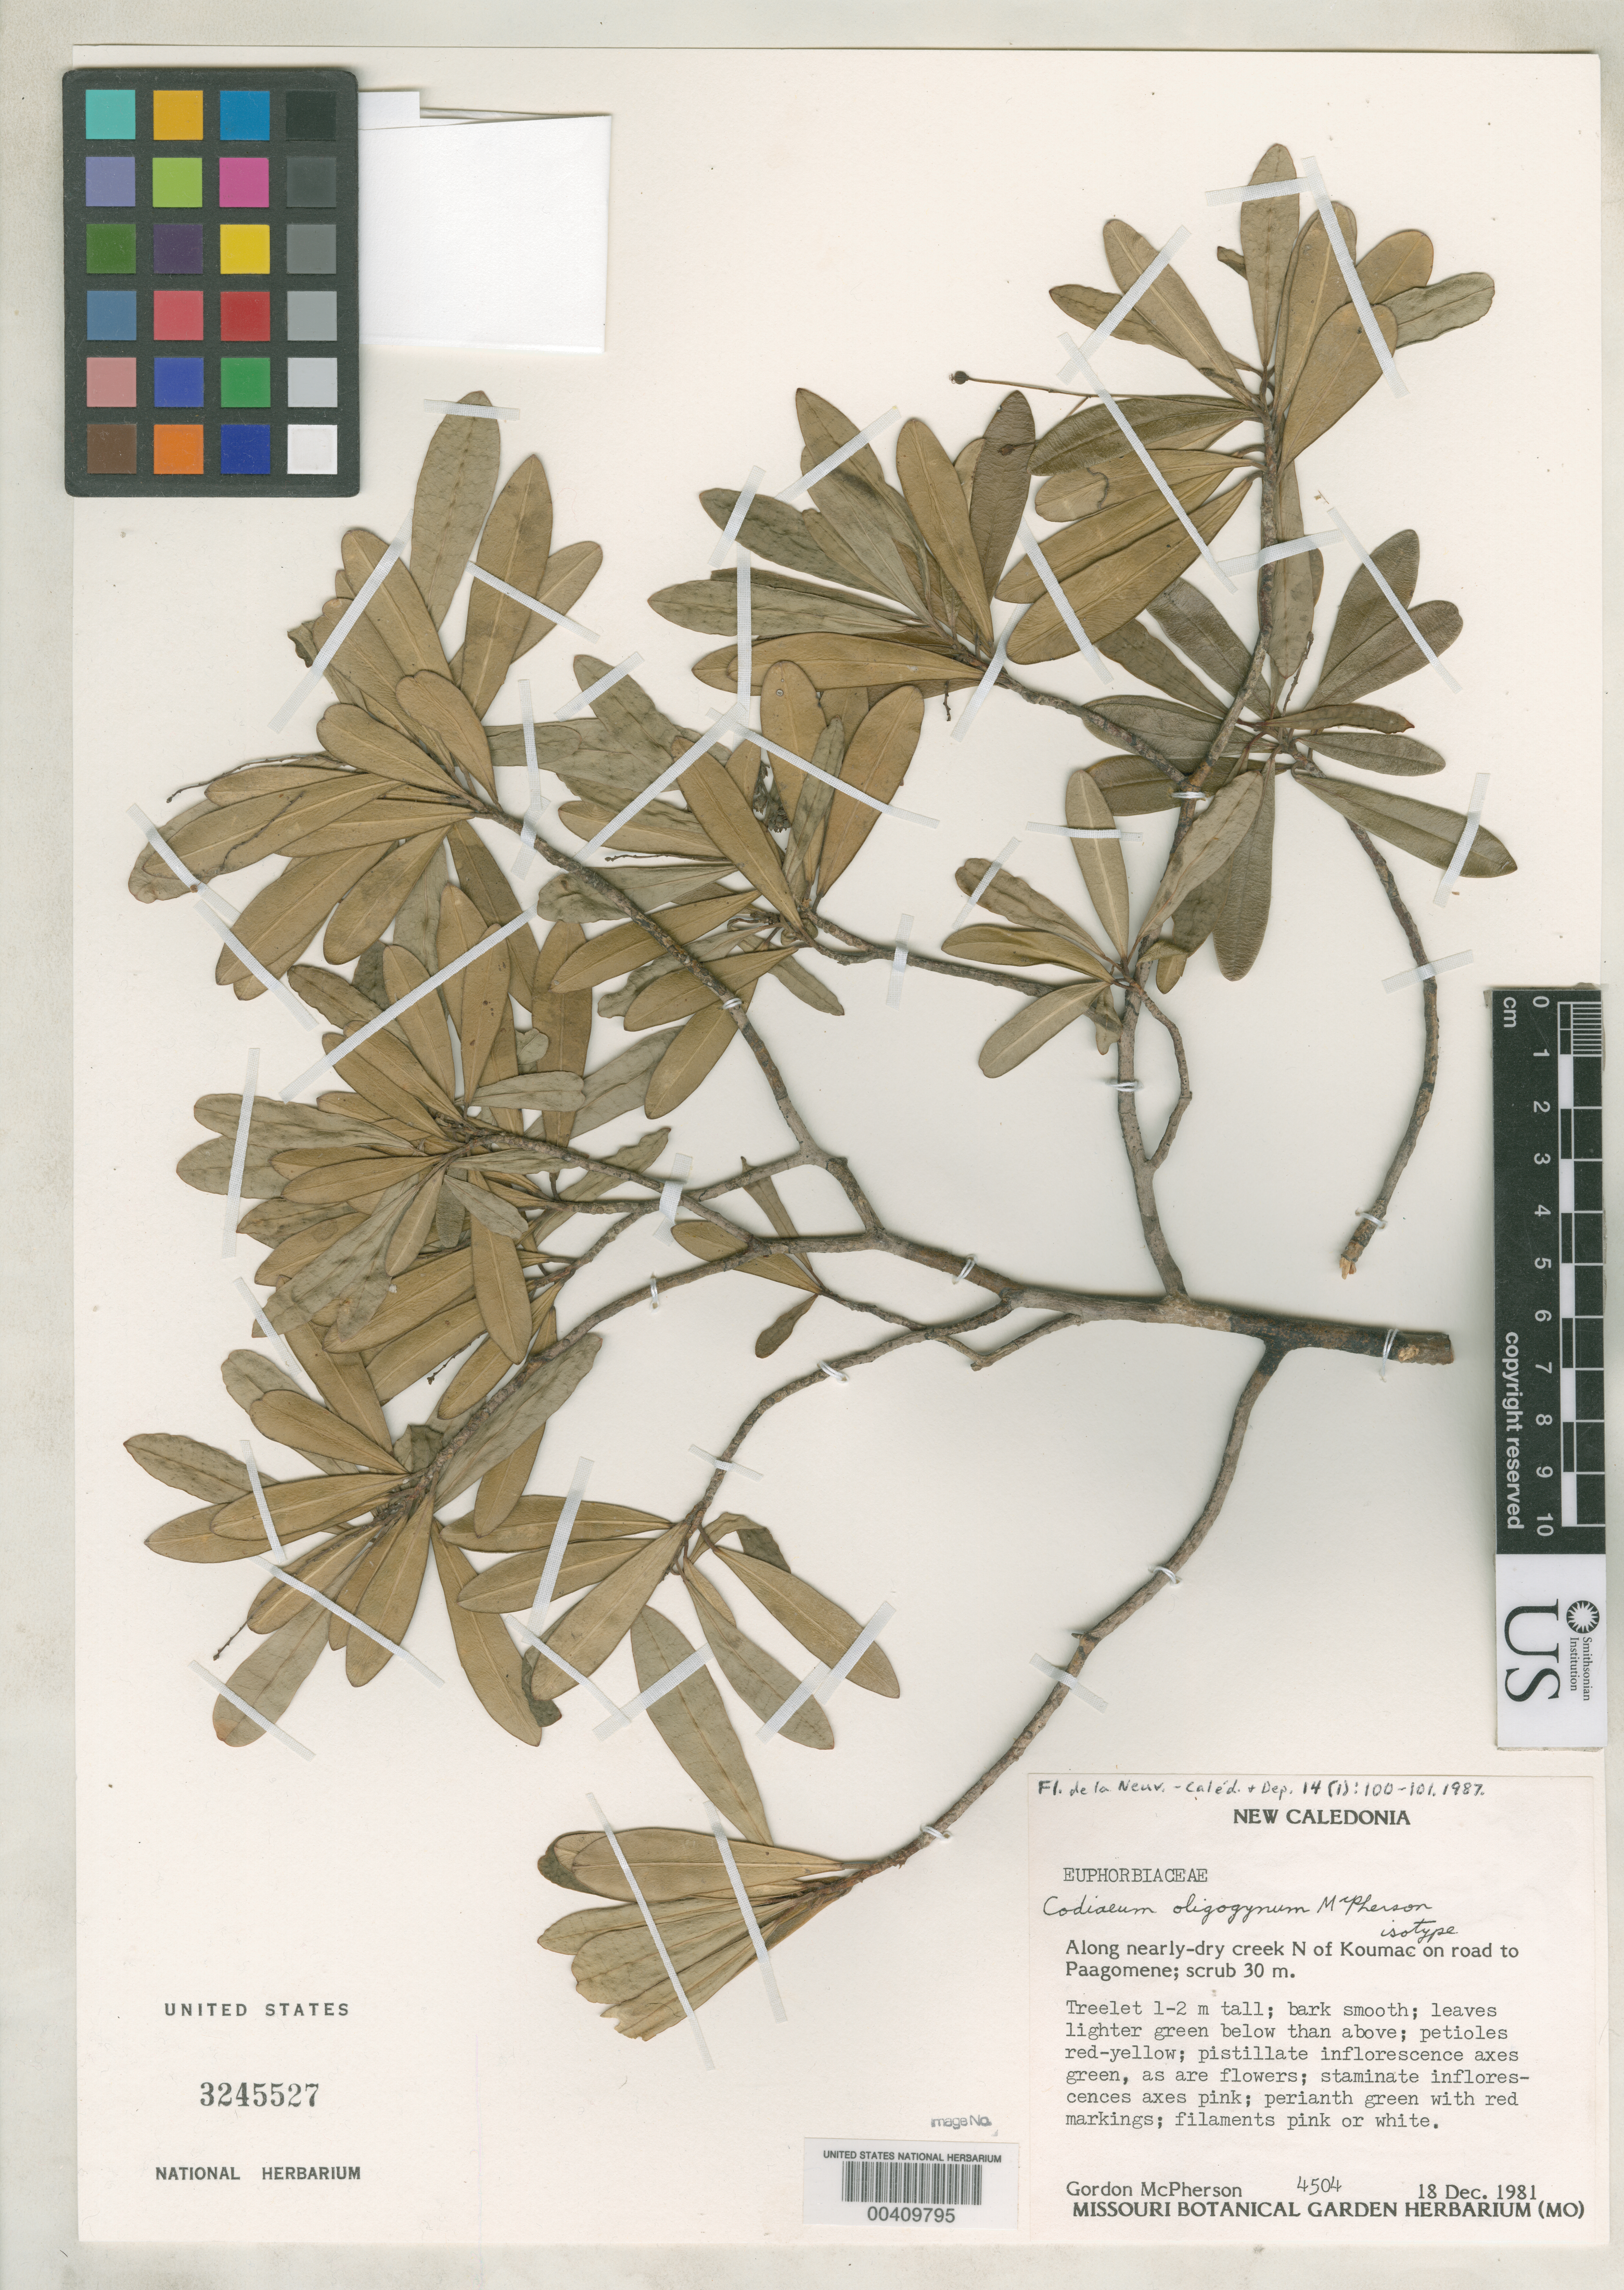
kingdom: Plantae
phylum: Tracheophyta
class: Magnoliopsida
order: Malpighiales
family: Euphorbiaceae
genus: Codiaeum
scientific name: Codiaeum oligogynum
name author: McPherson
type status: Isotype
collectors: G. D. McPherson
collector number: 4504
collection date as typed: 18 Dec 1981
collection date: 1981-12-18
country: New Caledonia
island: New Caledonia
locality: Along nearly dry creek N of Koumac on road to Paagomene.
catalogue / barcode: US 3244427